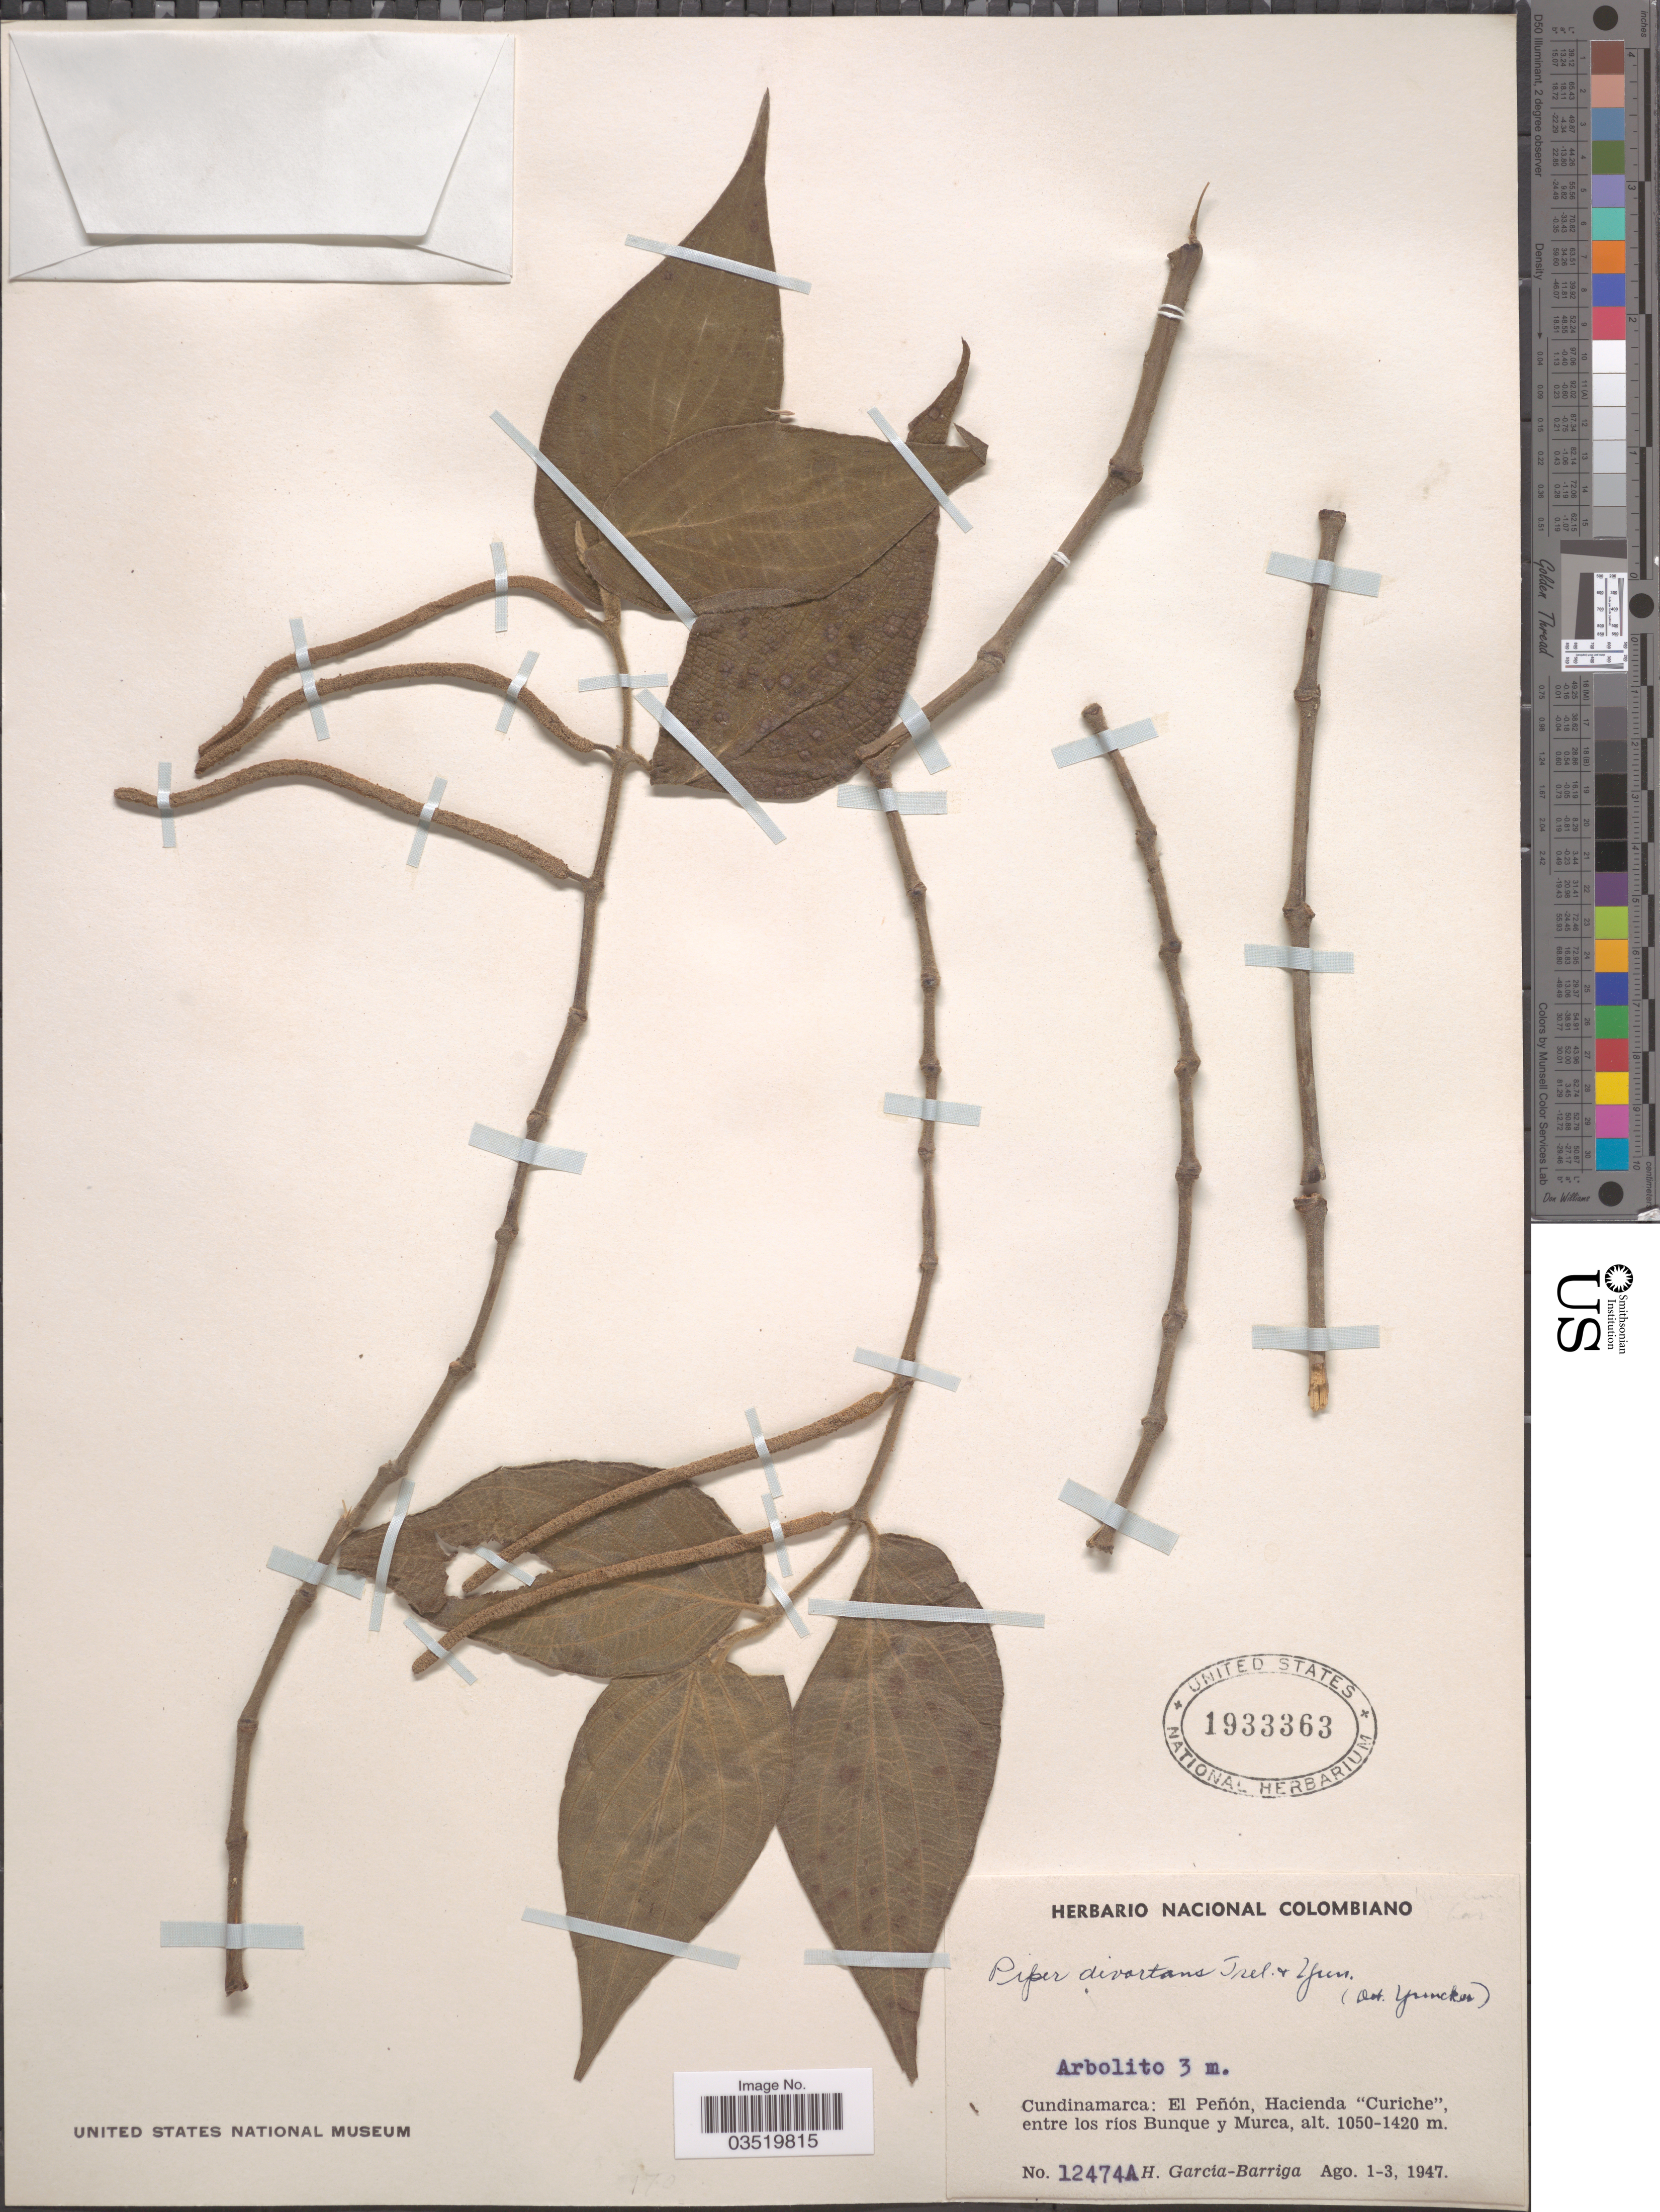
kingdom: Plantae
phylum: Tracheophyta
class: Magnoliopsida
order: Piperales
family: Piperaceae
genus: Piper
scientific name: Piper divortans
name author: Trel. & Yunck.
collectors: H. García Barriga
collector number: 12474A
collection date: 1947-08-01/1947-08-03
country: Colombia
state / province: Cundinamarca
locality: El Peñón, Hacienda "Curiche", entre los ríos Bunque y Murca.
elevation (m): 1050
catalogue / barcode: US 1933363